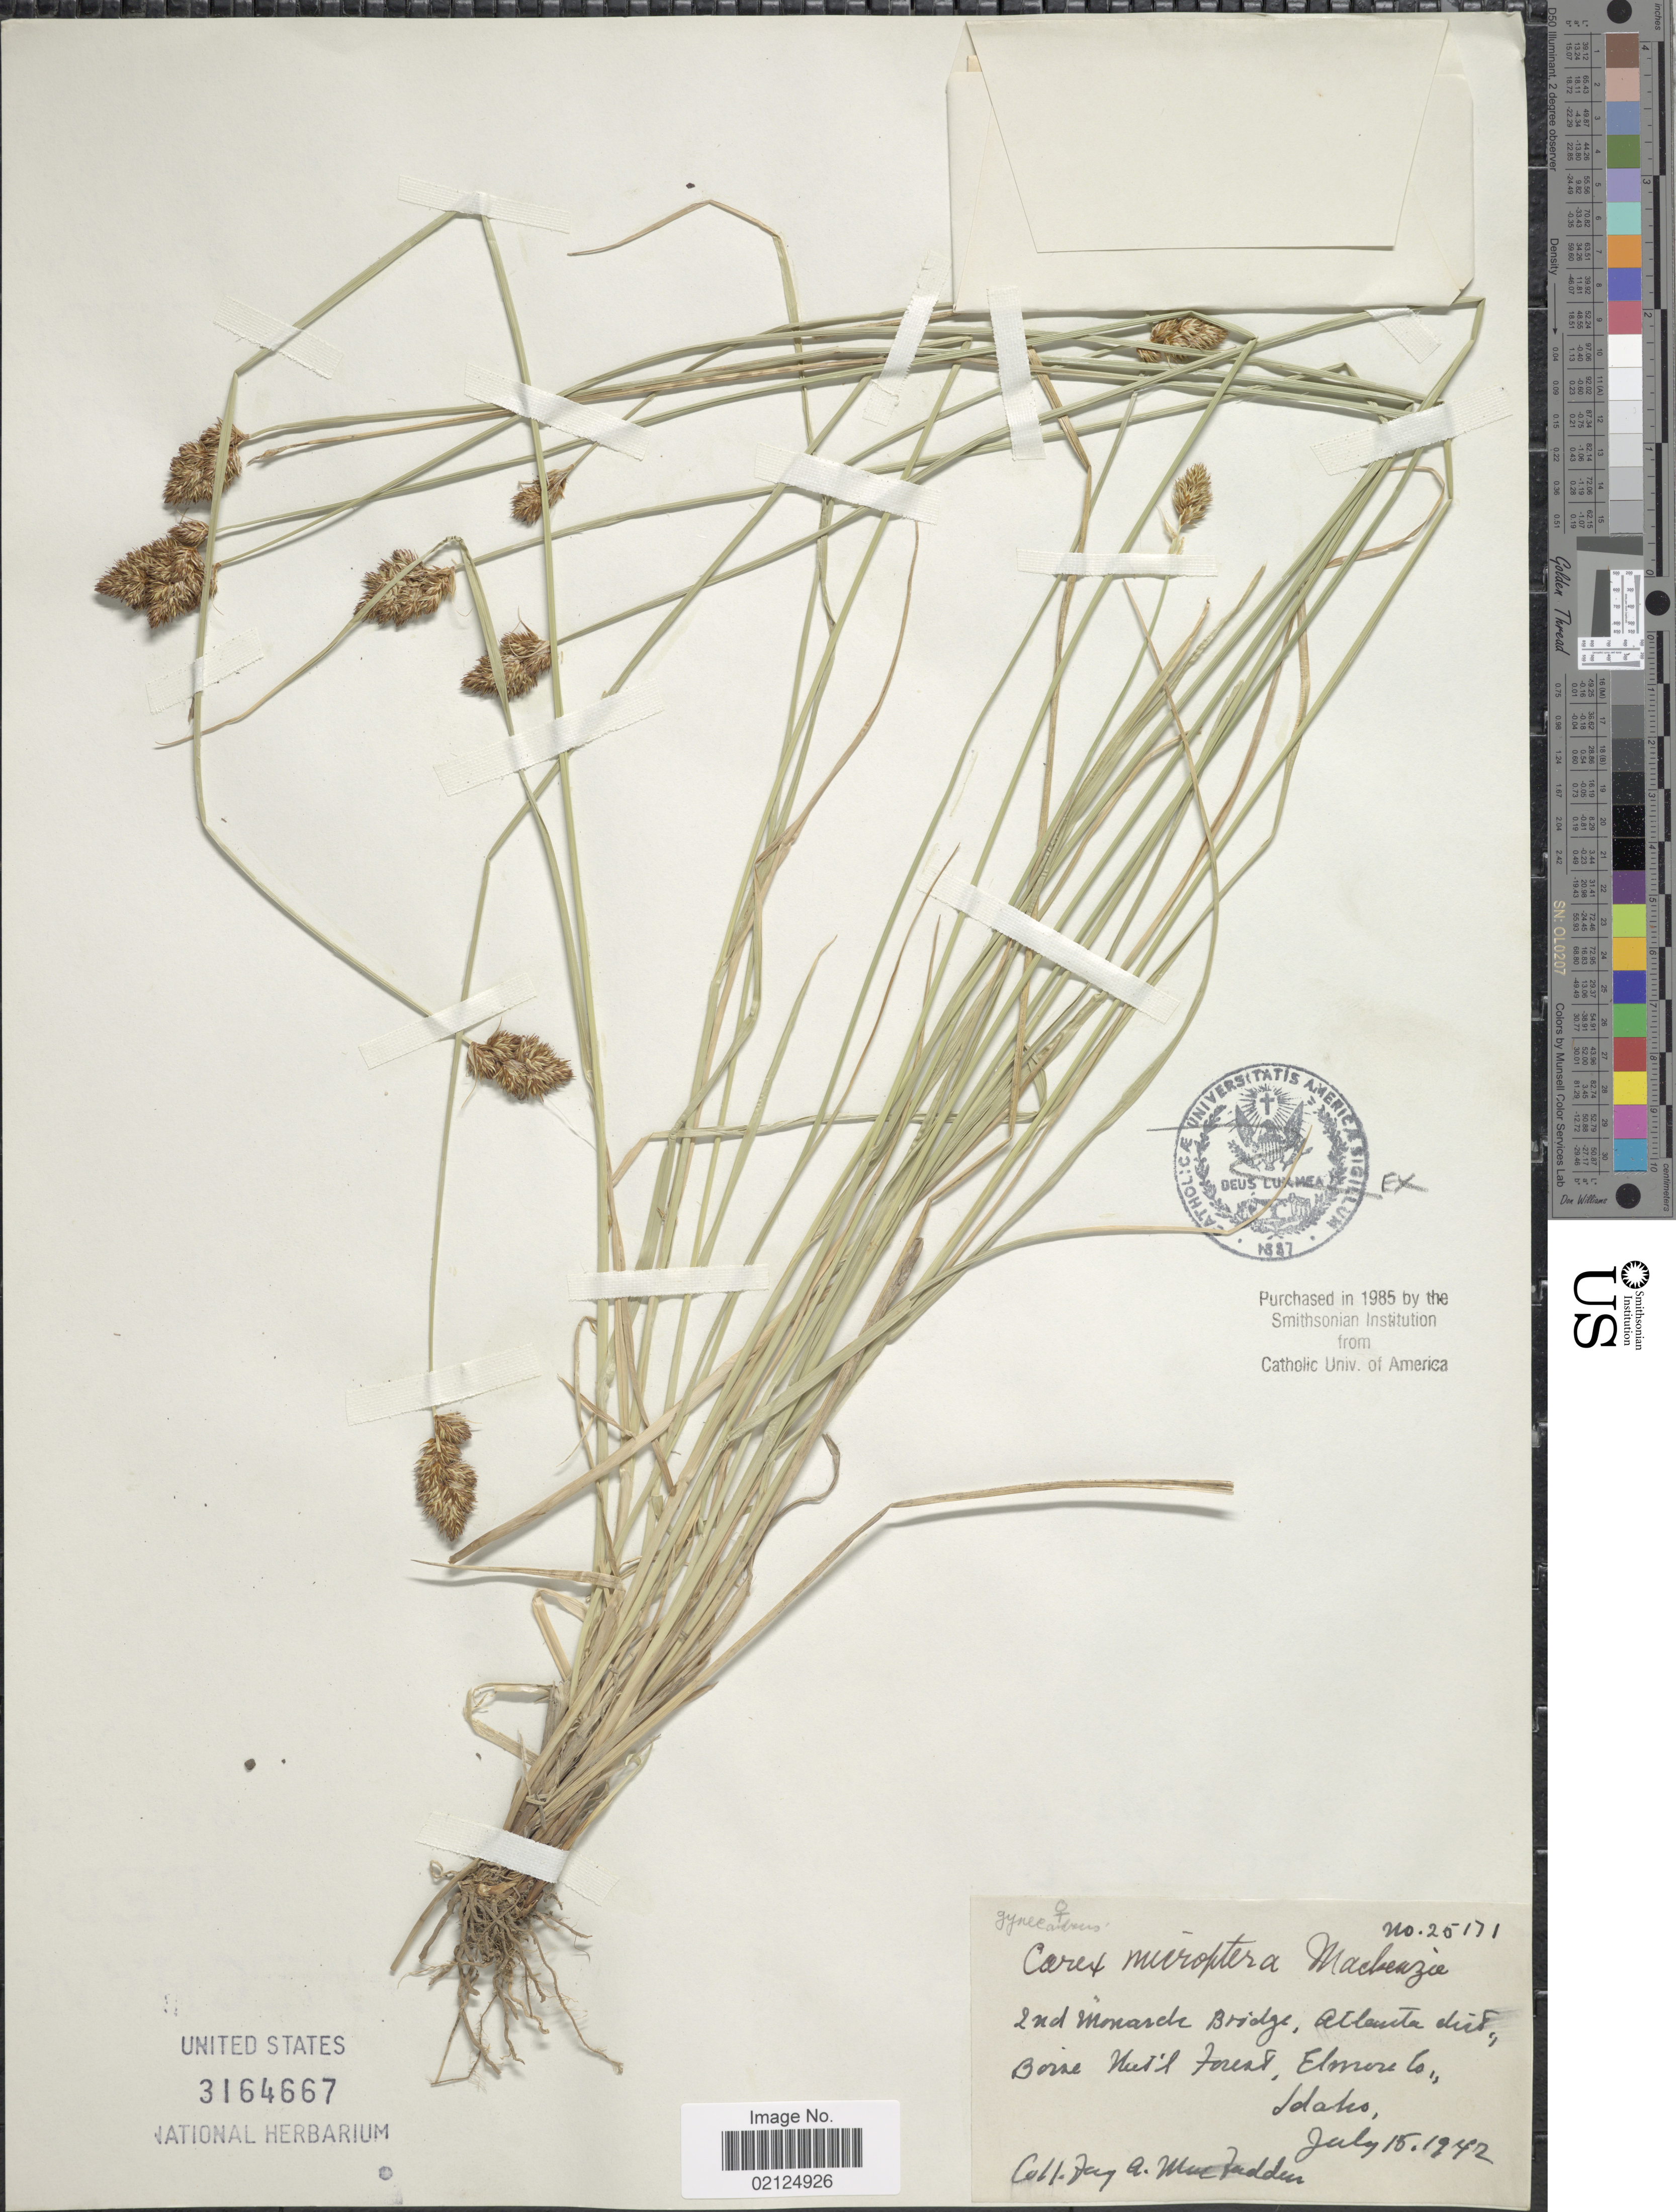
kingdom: Plantae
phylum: Tracheophyta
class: Liliopsida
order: Poales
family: Cyperaceae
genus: Carex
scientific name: Carex microptera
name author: Mack.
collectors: F. MacFadden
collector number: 25171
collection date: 1942-07-15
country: United States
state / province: Idaho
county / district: Elmore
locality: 2nd Monarch Bridge, Atlanta dist. Boise Nat'l Forest, Elmore Co.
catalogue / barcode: US 3164667